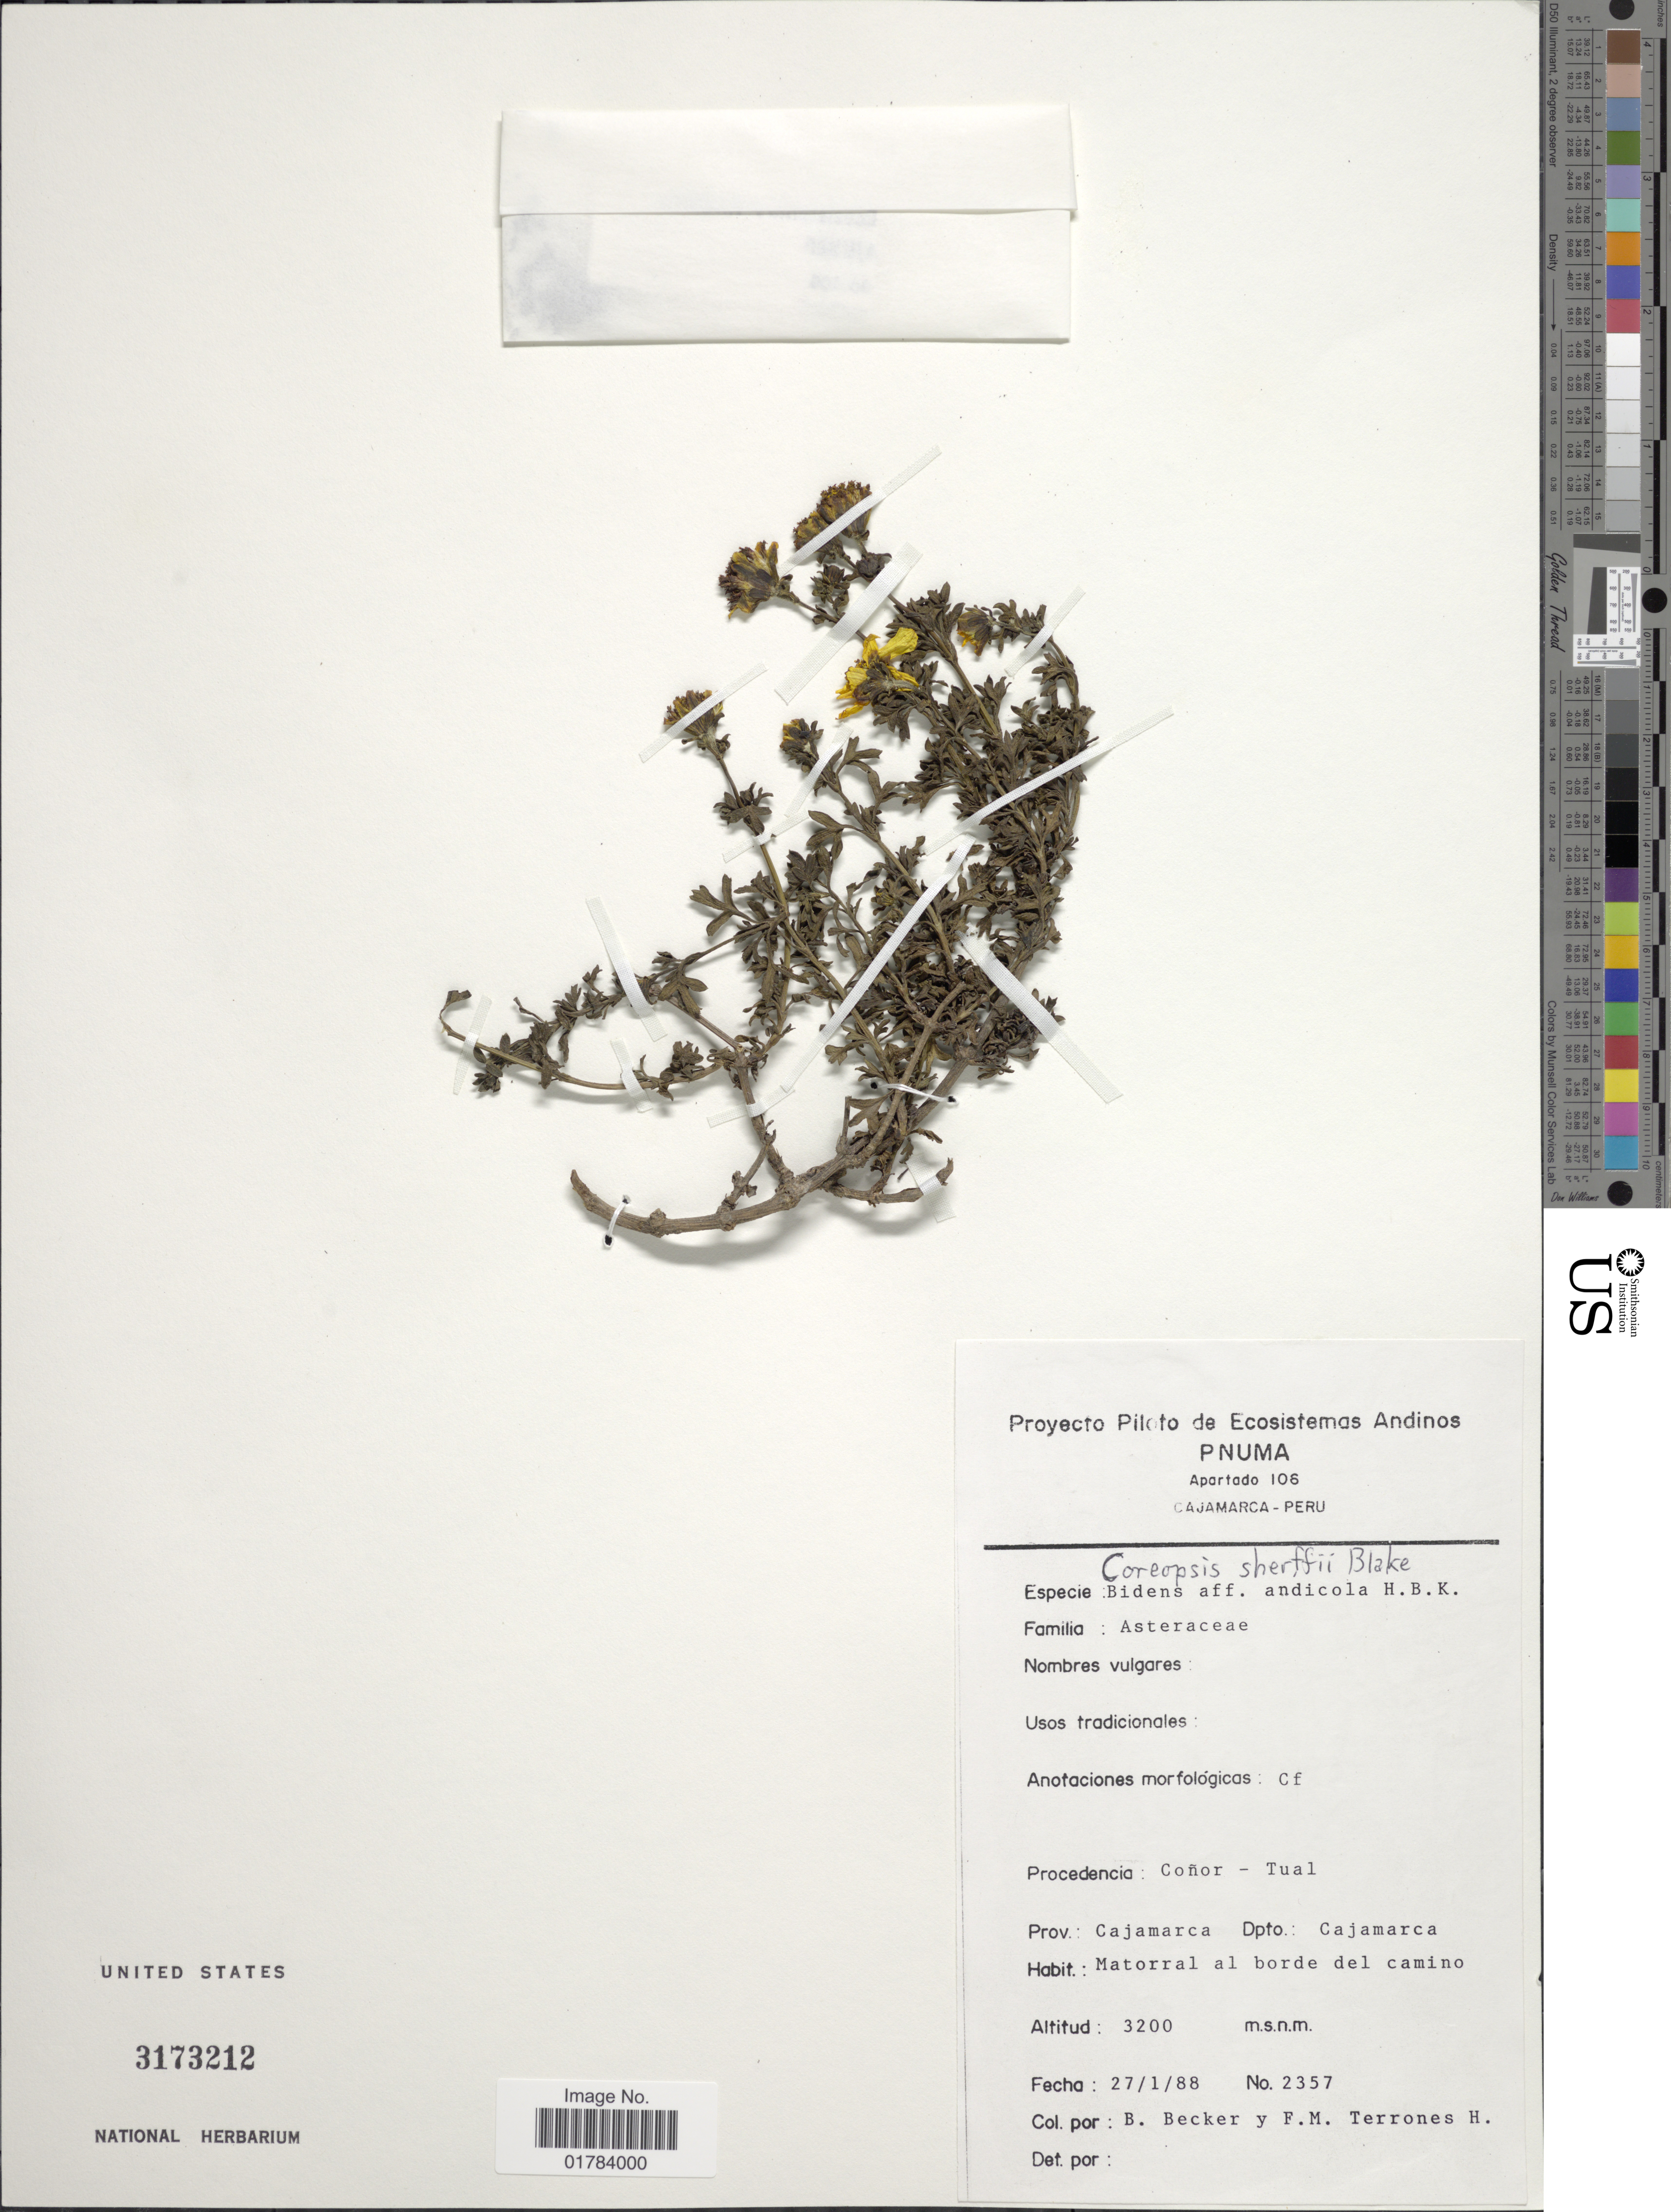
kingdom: Plantae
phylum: Tracheophyta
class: Magnoliopsida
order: Asterales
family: Asteraceae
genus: Coreopsis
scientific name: Coreopsis sherffii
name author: S.F. Blake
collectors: B. Becker & F. M. Terrones H.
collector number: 2357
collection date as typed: Transcribed d/m/y: 27/1/88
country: Peru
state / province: Cajamarca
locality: Procedencia: Conor - Tual, Prov. Cajamarca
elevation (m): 3200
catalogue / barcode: US 3173212